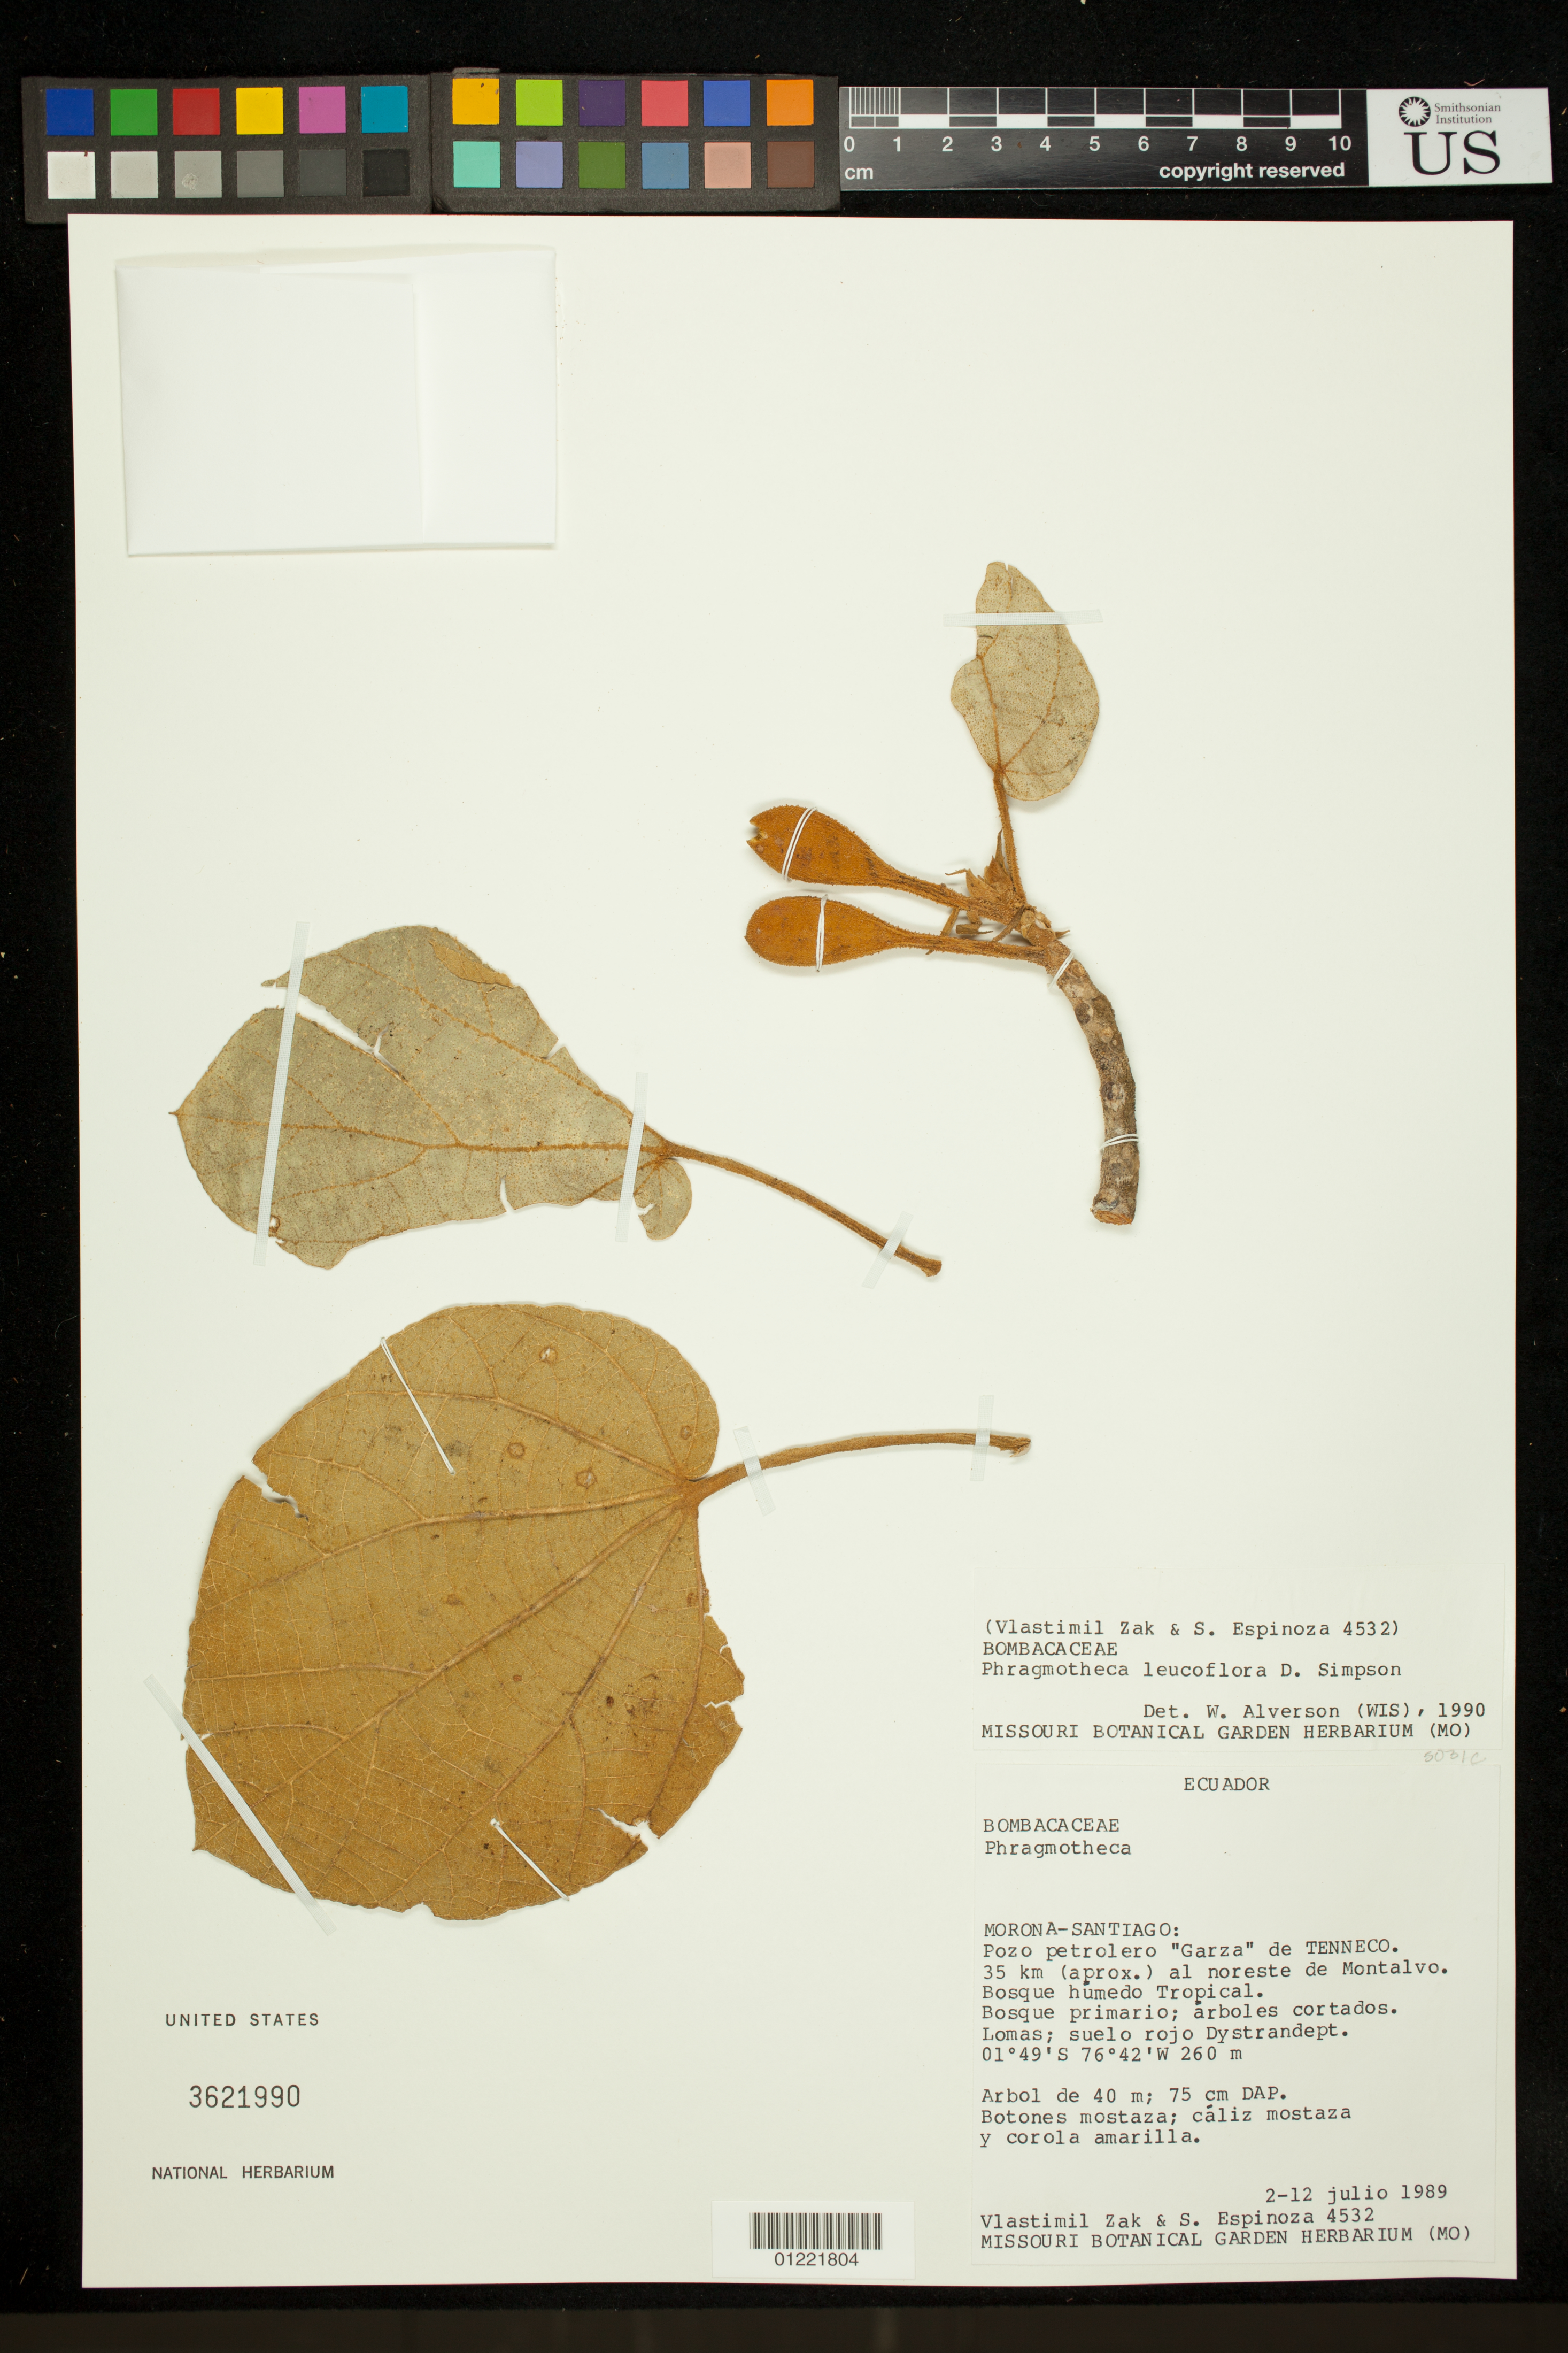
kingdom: Plantae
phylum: Tracheophyta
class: Magnoliopsida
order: Malvales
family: Malvaceae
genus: Phragmotheca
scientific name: Phragmotheca leucoflora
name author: D.R. Simpson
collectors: V. Zak & S. Espinoza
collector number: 4532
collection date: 1989-07-02/1989-07-12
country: Ecuador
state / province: Pastaza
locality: Pozo petrolero "Garza" de Tenneco. 35 km (aprox.) al noreste de Montalvo. Bosque humedo Tropical. Morona-Santiago.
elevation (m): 260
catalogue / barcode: US 3621990